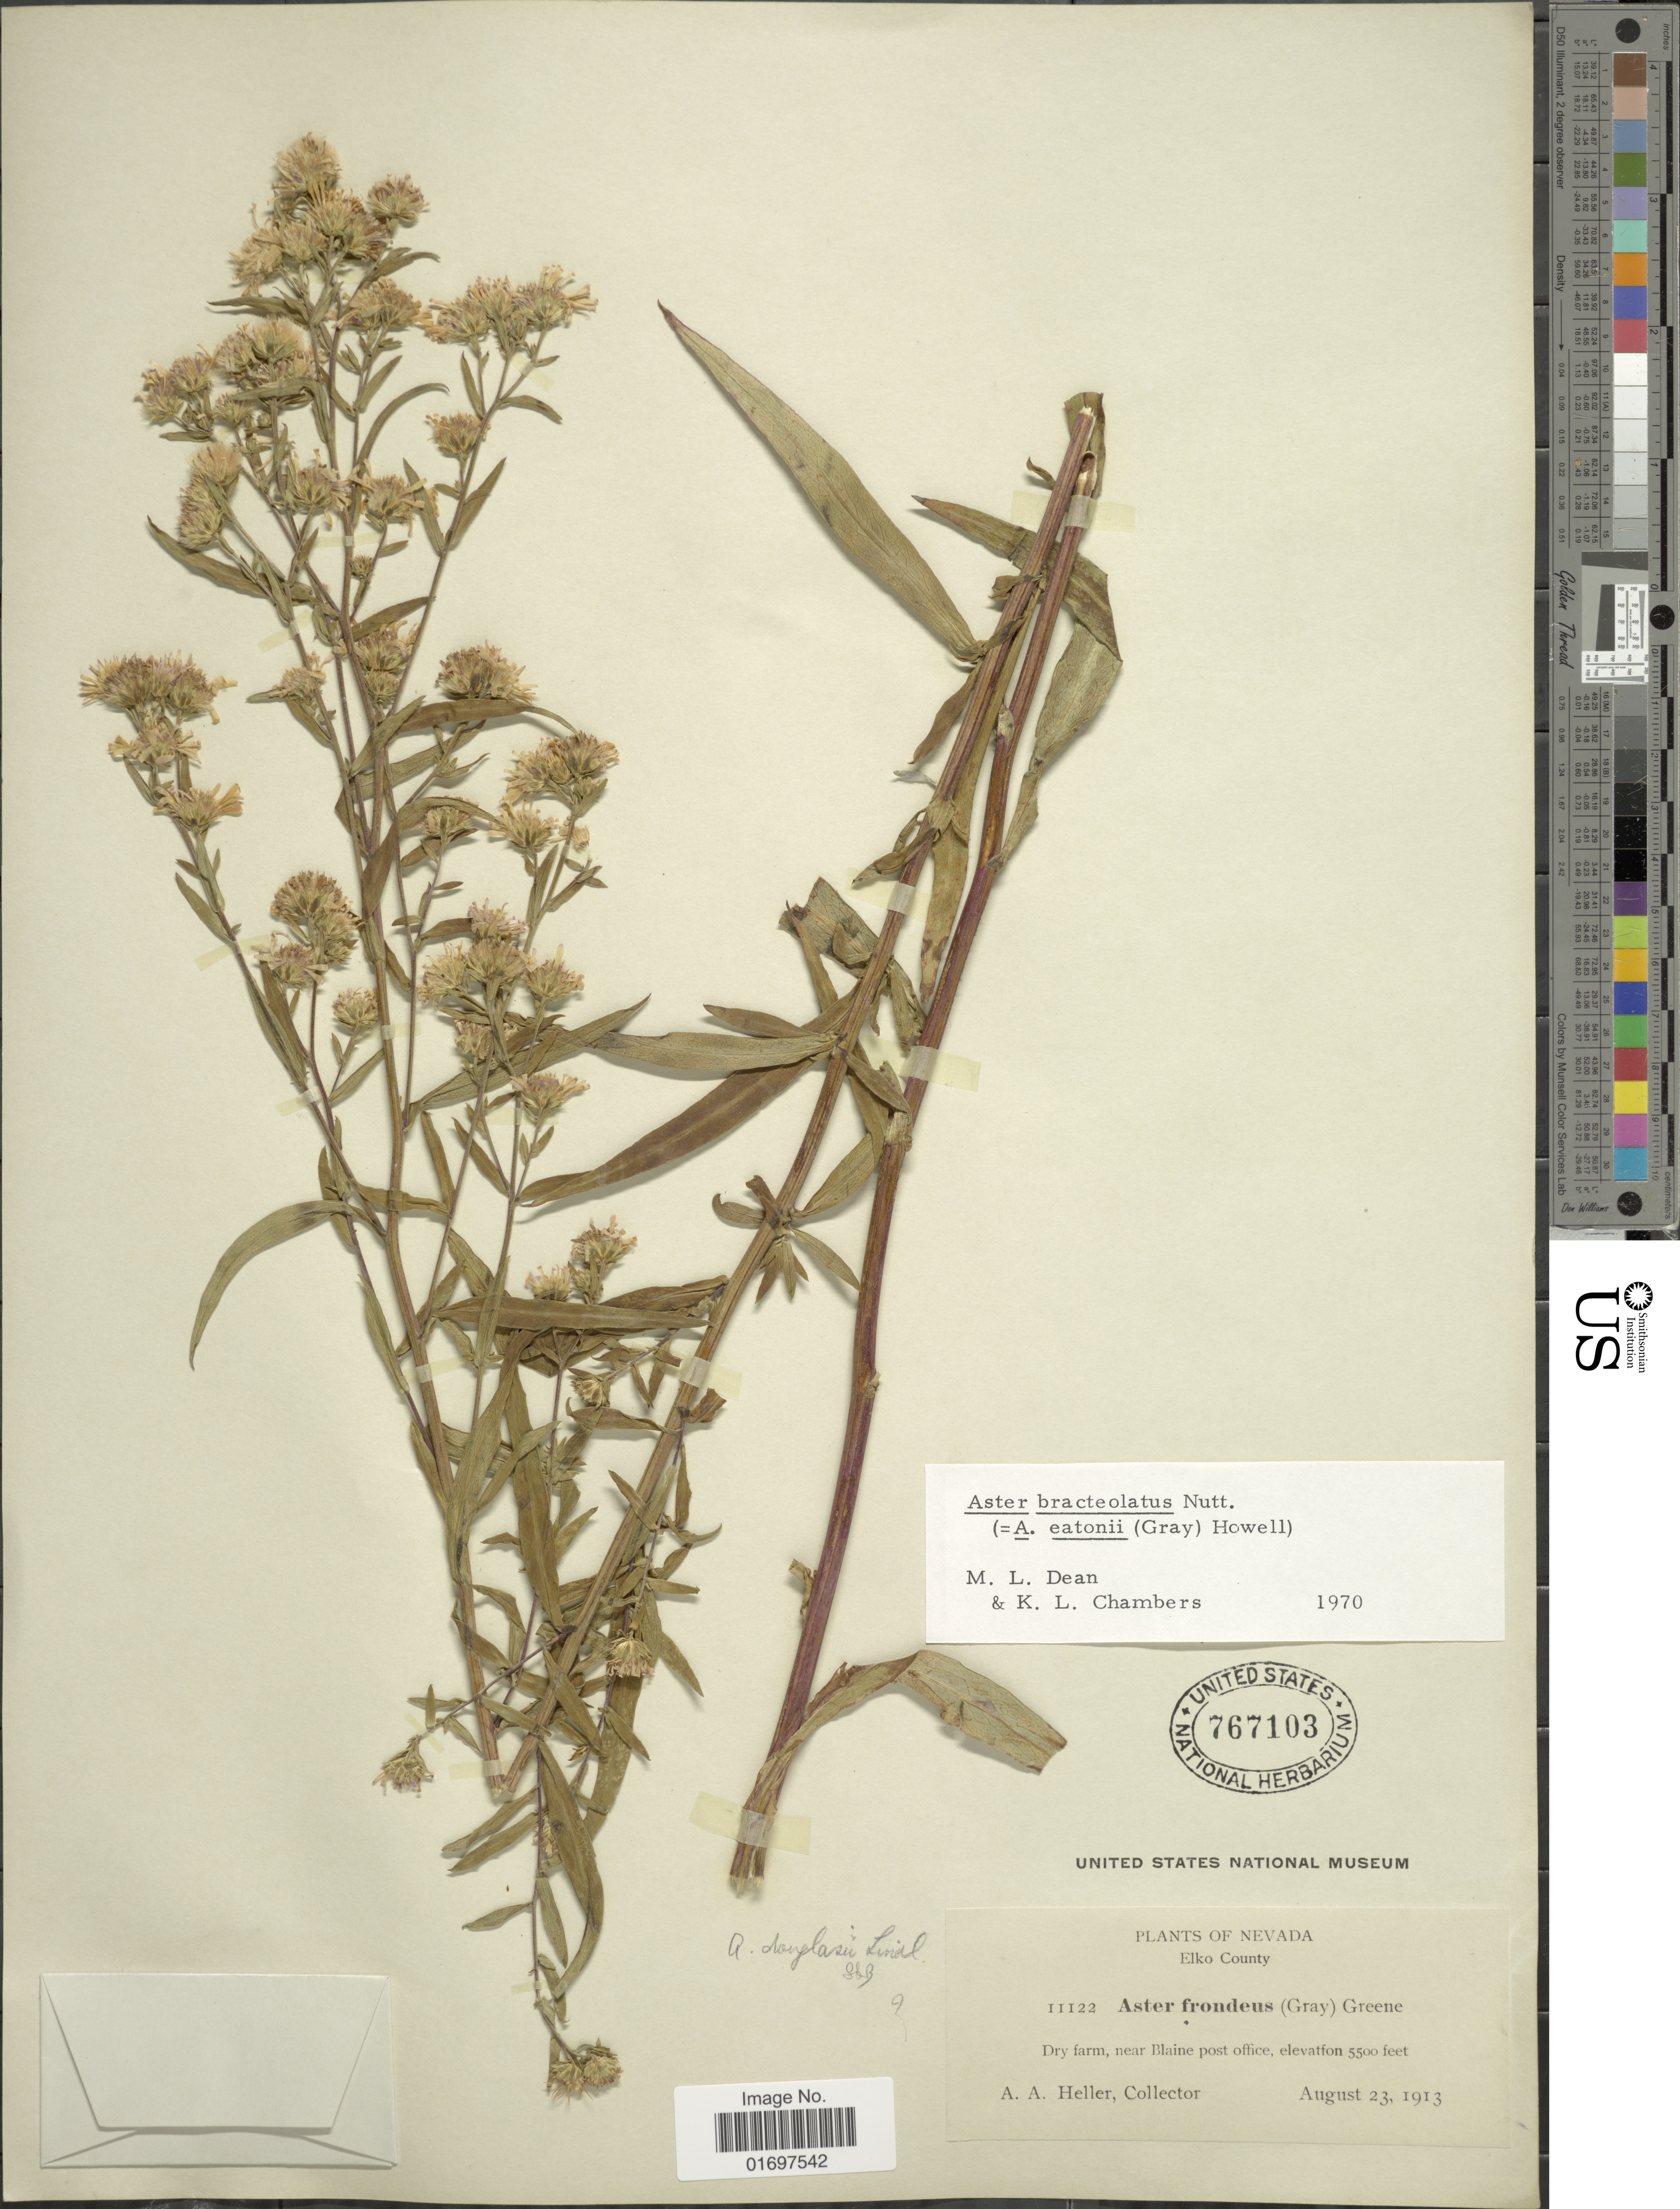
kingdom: Plantae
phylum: Tracheophyta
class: Magnoliopsida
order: Asterales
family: Asteraceae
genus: Symphyotrichum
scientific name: Symphyotrichum bracteolatum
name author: (Nutt.) G.L. Nesom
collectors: A. A. Heller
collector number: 11122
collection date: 1913-08-23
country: United States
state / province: Nevada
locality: Elko County. near Blaine post office.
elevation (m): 1676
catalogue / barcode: US 767103